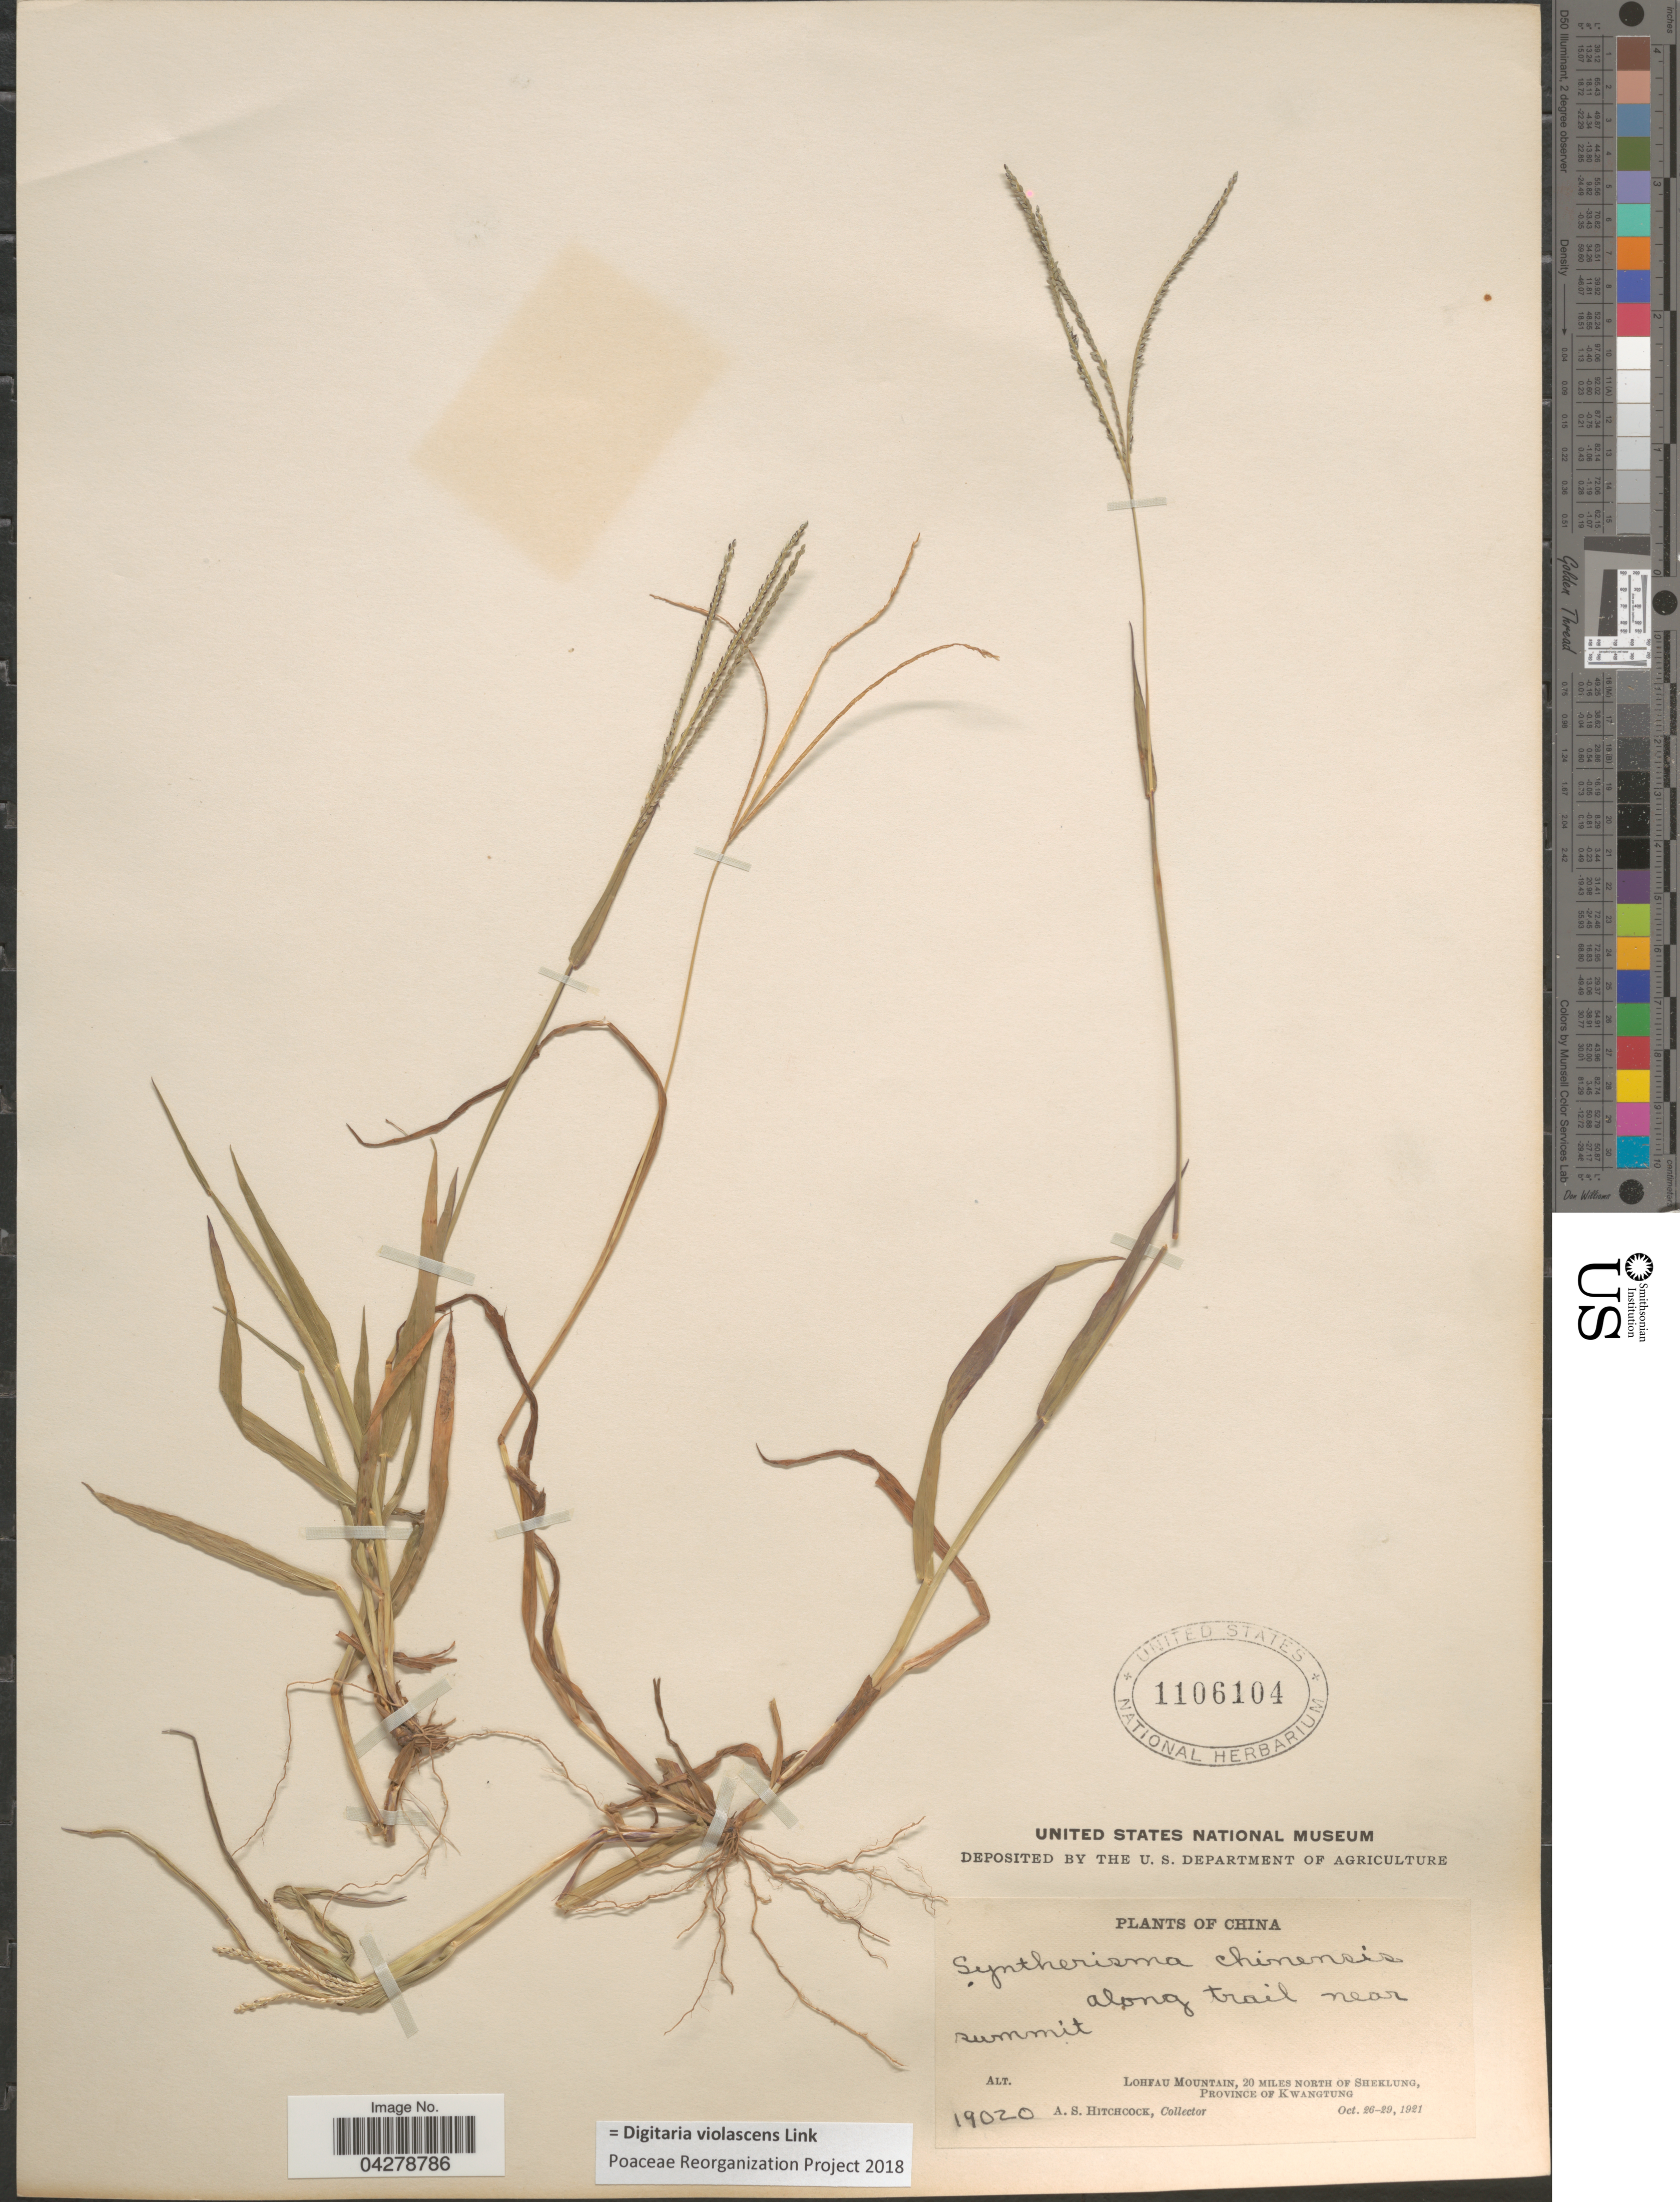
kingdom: Plantae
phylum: Tracheophyta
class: Liliopsida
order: Poales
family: Poaceae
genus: Digitaria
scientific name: Digitaria violascens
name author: Link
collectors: A. S. Hitchcock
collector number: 19020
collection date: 1921-10-26/1921-10-29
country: China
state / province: Guangdong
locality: Along trail near summit. Lohfau Mountain, 20 Miles North Of Sheklung, Province of Kwangtung.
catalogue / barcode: US 1106104